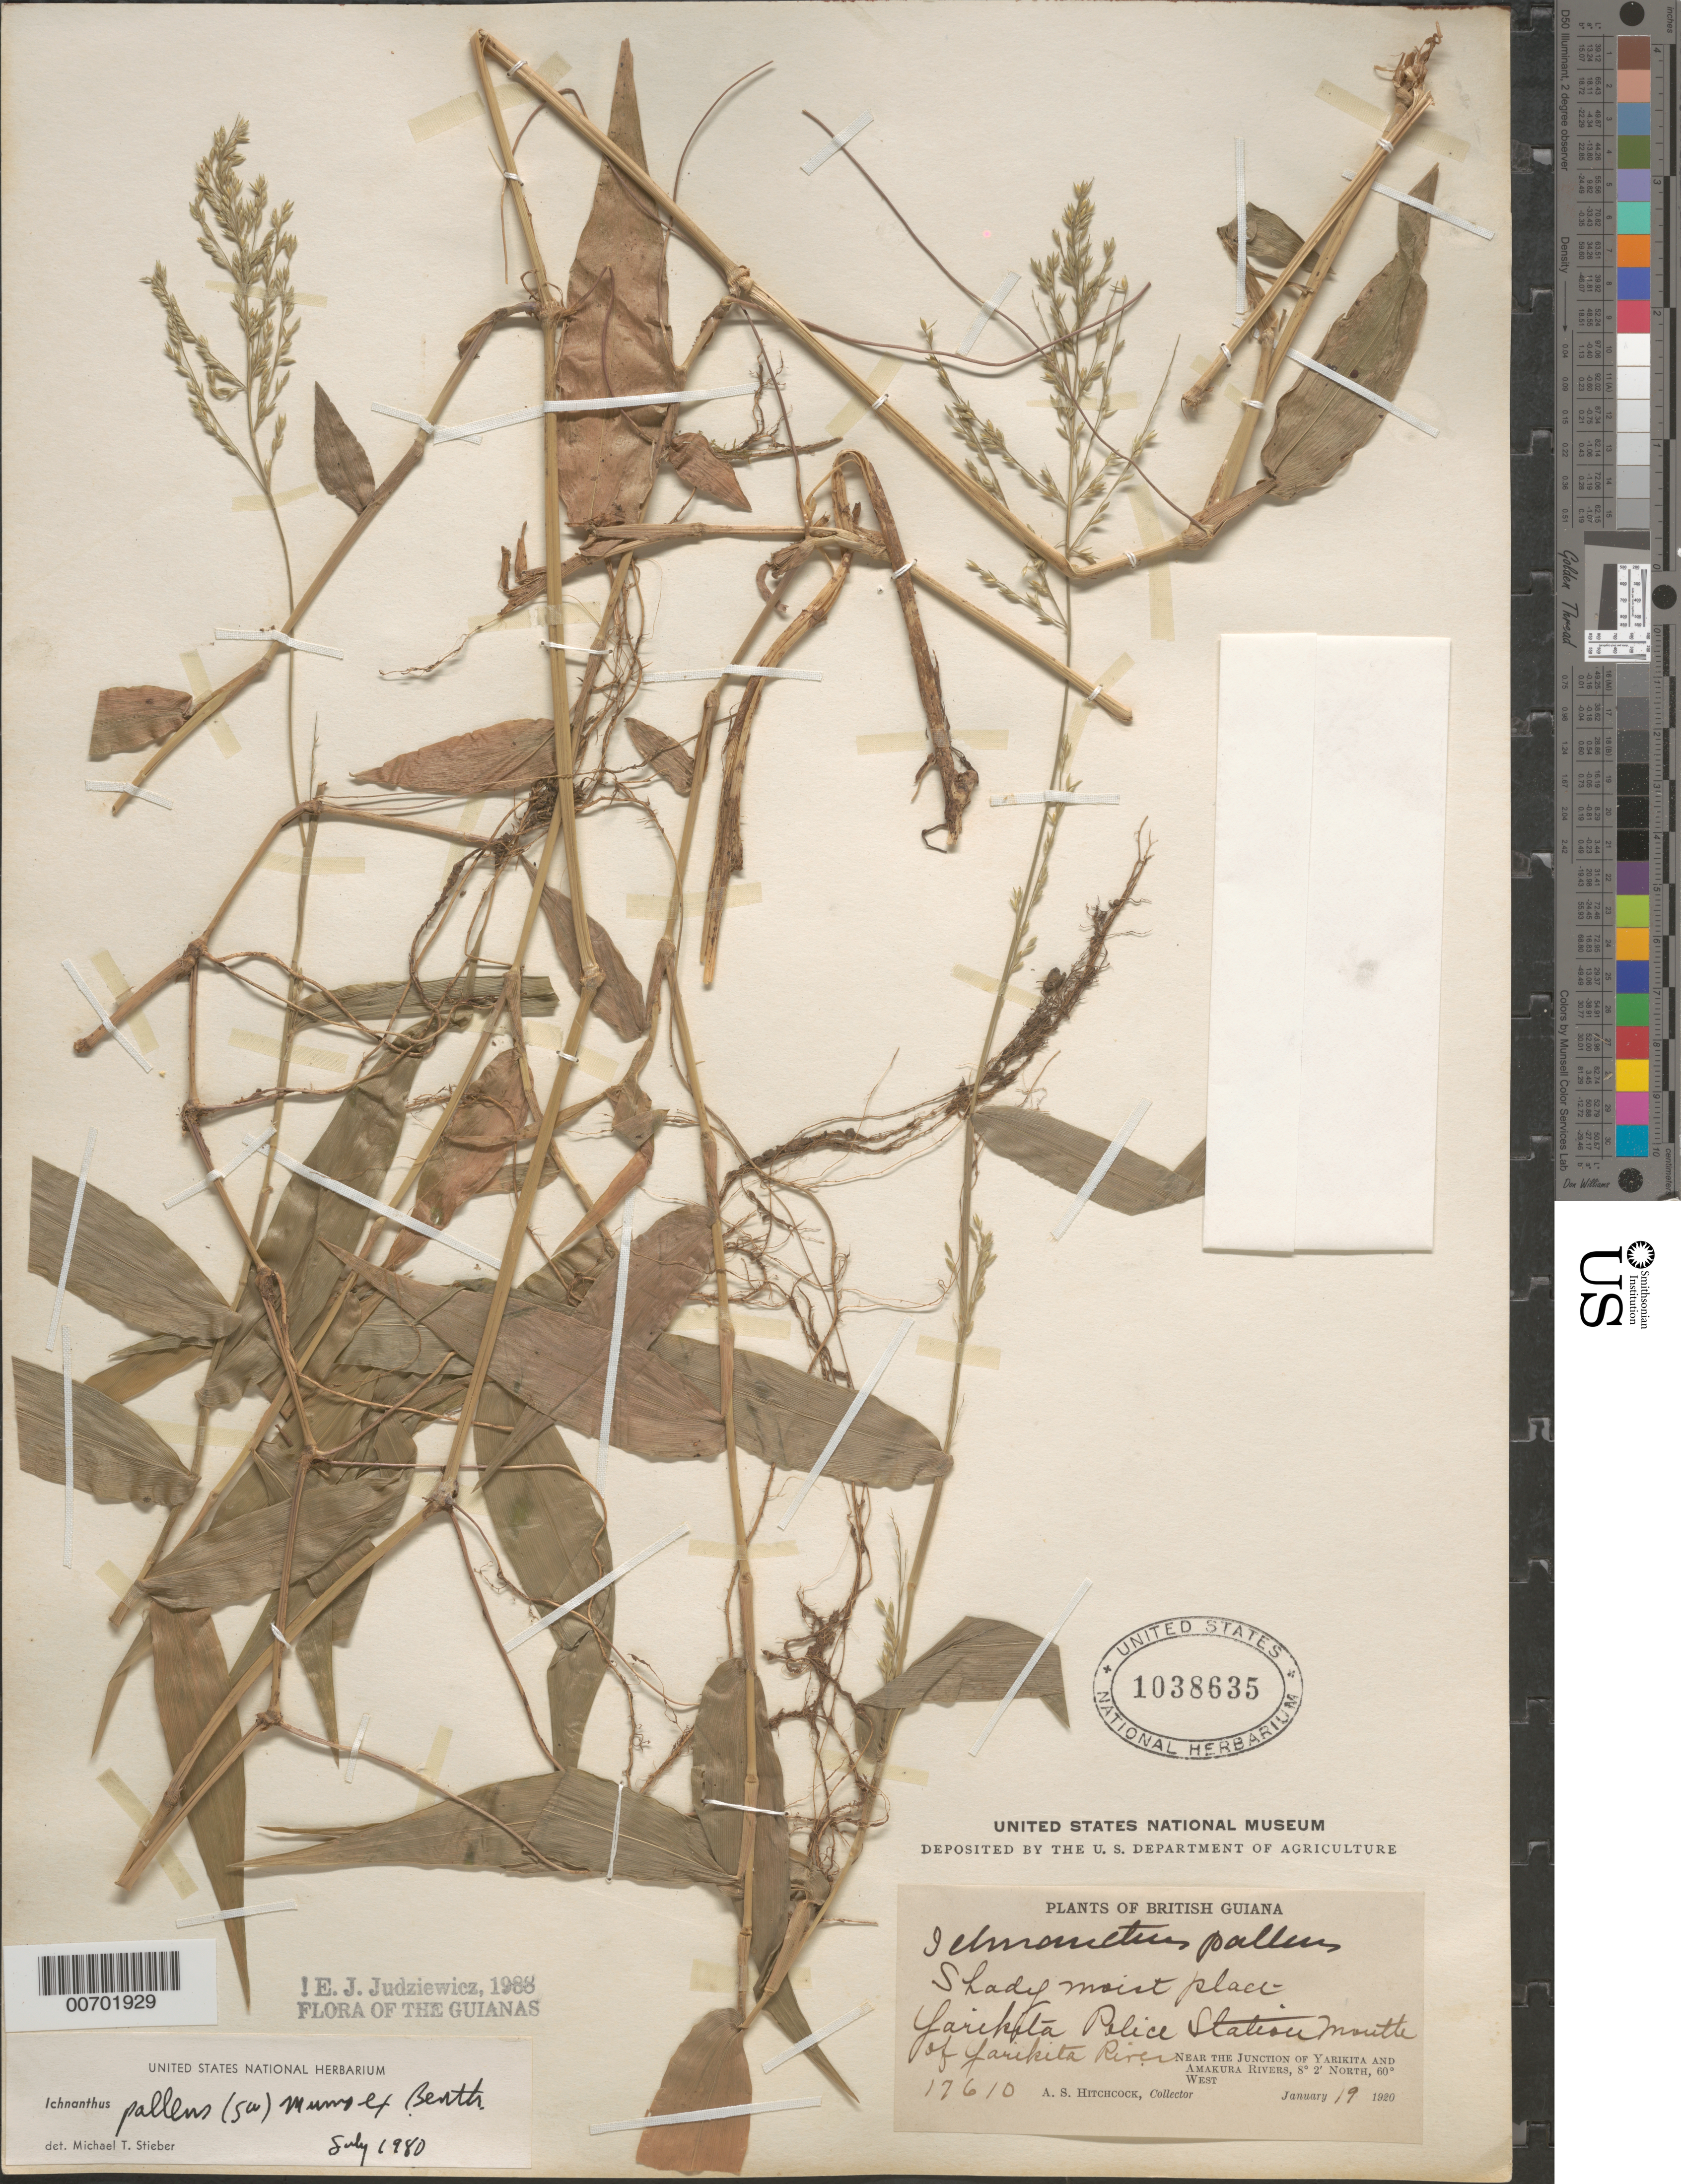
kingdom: Plantae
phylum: Tracheophyta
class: Liliopsida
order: Poales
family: Poaceae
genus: Ichnanthus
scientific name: Ichnanthus pallens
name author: (Sw.) Munro ex Benth.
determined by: Judziewicz, E. J.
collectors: A. S. Hitchcock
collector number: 17610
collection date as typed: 17-Jan-20 to 18-Jan-20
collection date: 1920-01-17/1920-01-18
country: Guyana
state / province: Barima-Waini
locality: Yarikita Police Sta., junct. of Yarikita & Amakura Rivers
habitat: Shady moist place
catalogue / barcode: US 1038635